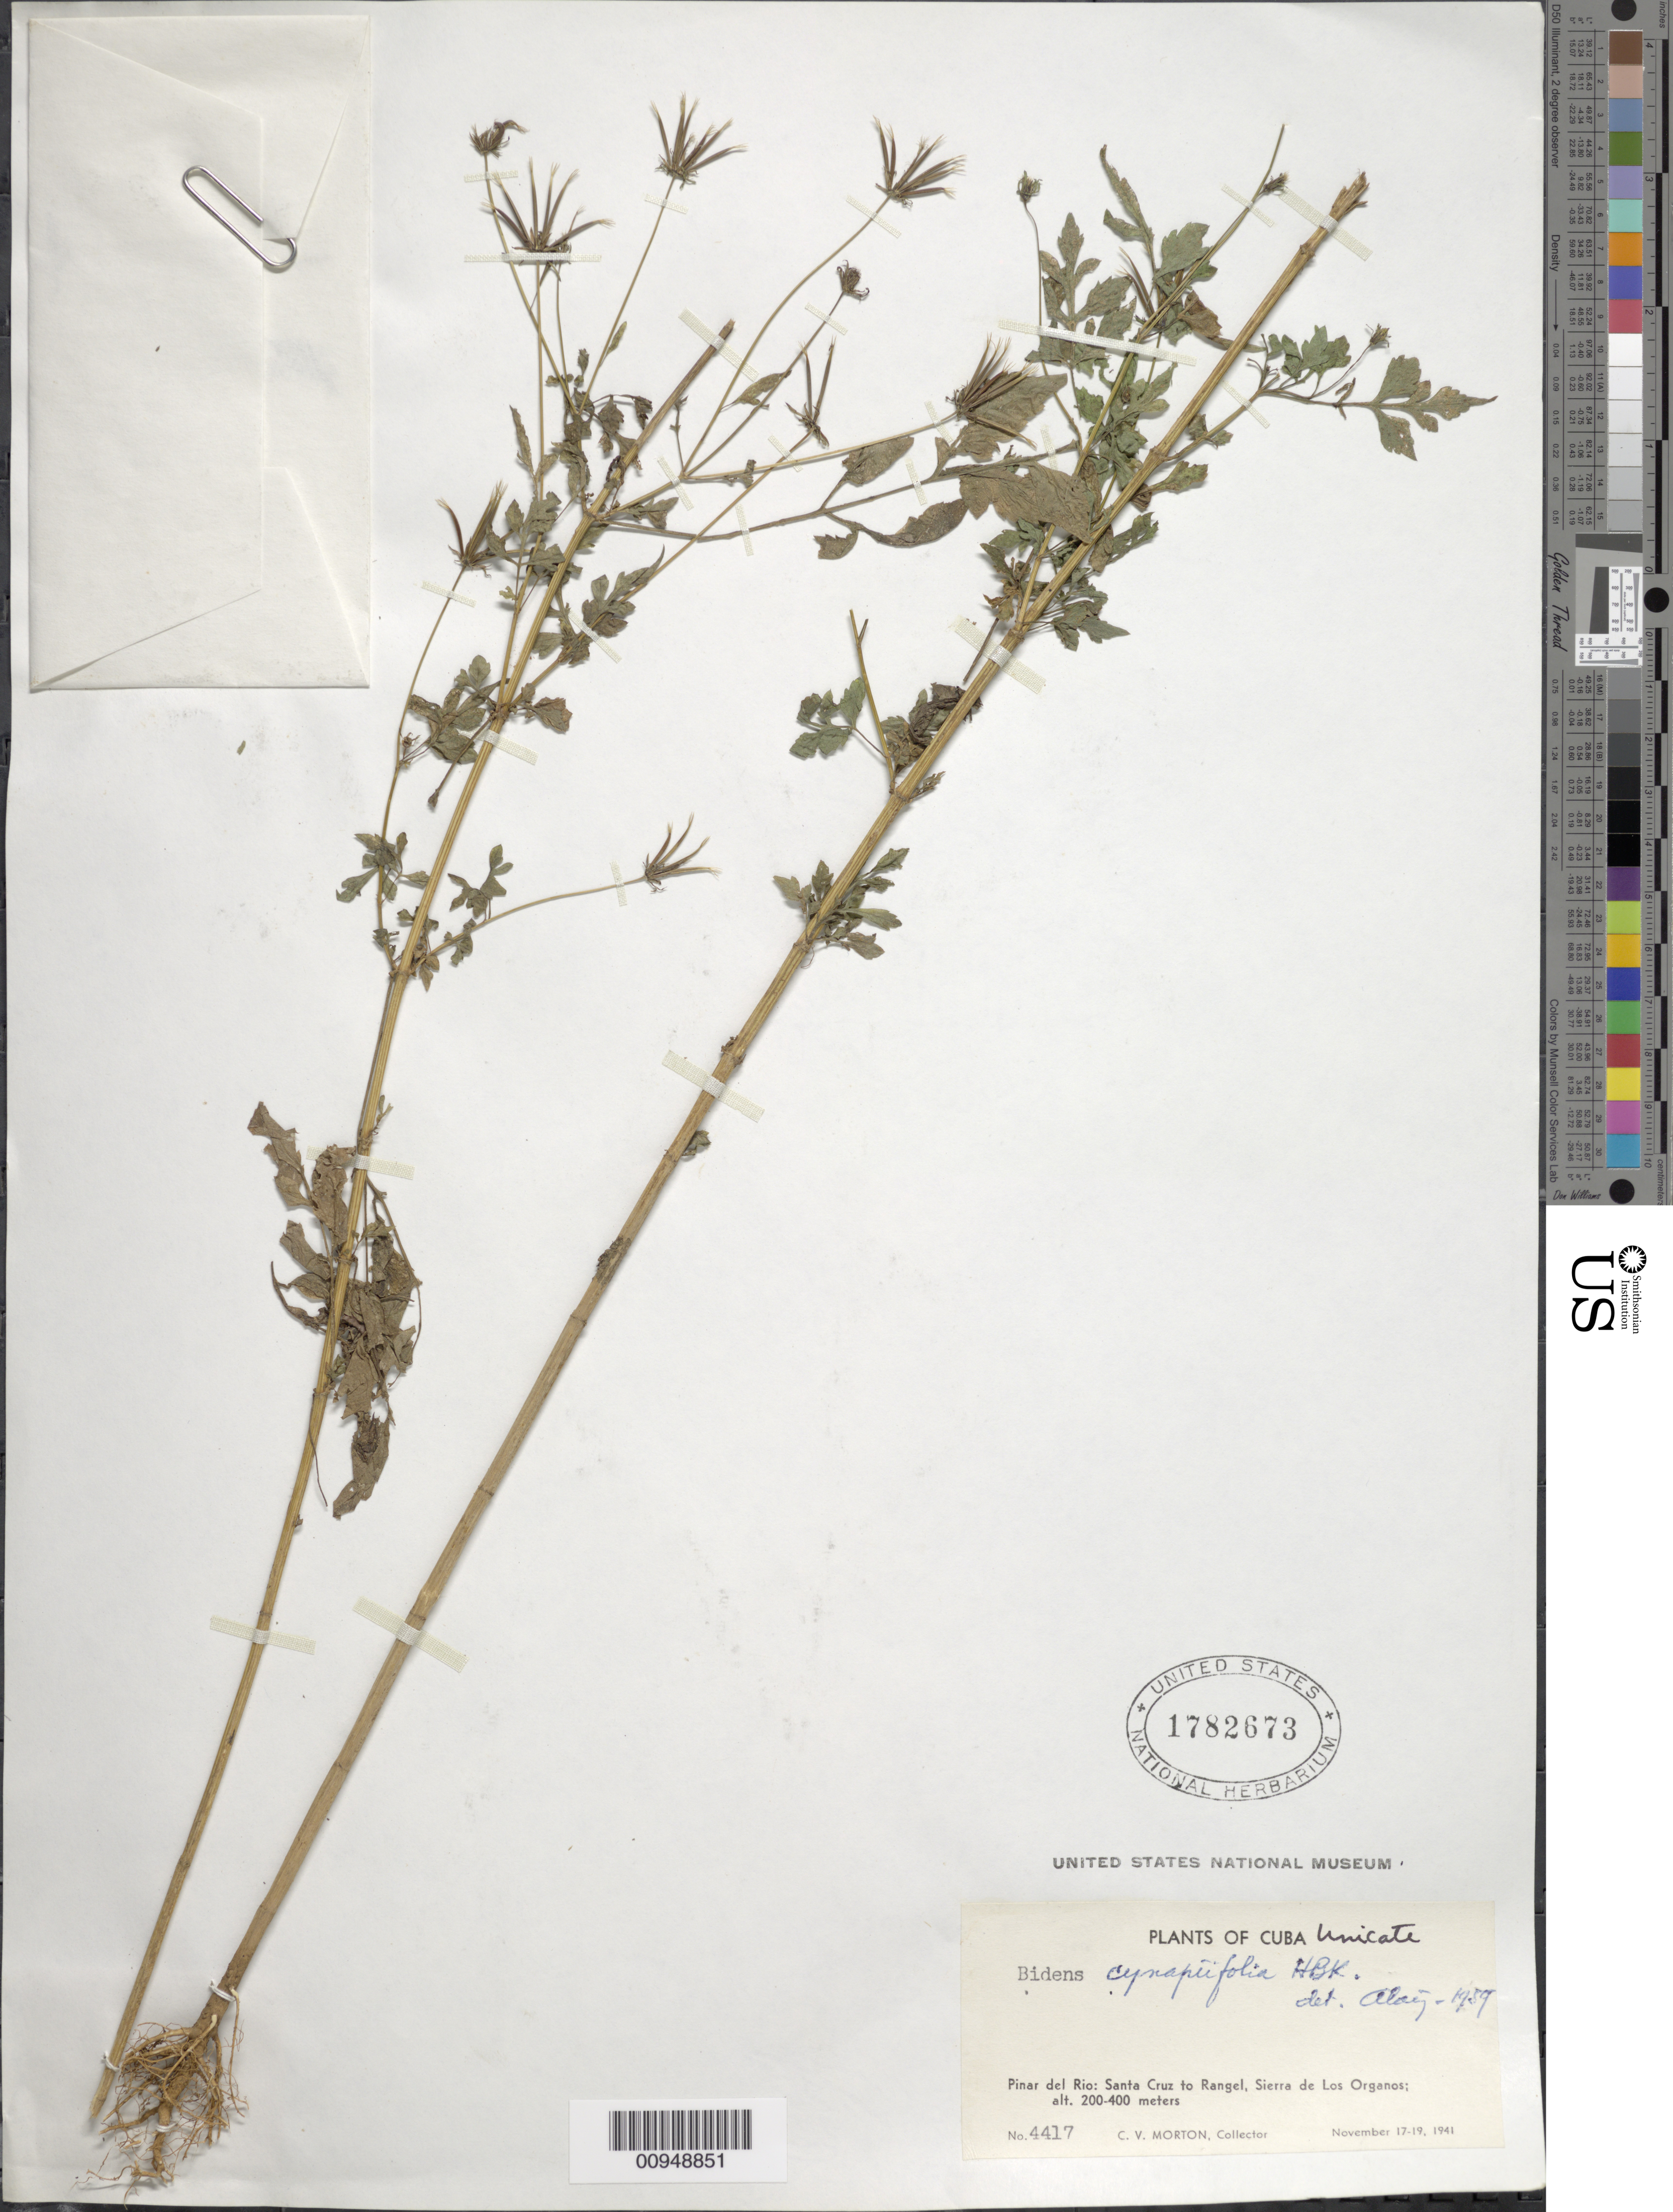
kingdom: Plantae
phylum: Tracheophyta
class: Magnoliopsida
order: Asterales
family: Asteraceae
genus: Bidens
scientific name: Bidens cynapiifolia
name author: Kunth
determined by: Liogier, Alain H.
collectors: C. V. Morton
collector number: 4417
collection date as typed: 17 Nov 1941 to 19 Nov 1941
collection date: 1941-11-17/1941-11-19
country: Cuba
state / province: Pinar del Rio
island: Cuba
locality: Santa Cruz to Rangel, Sierra de Los Organos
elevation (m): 200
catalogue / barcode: US 1782673